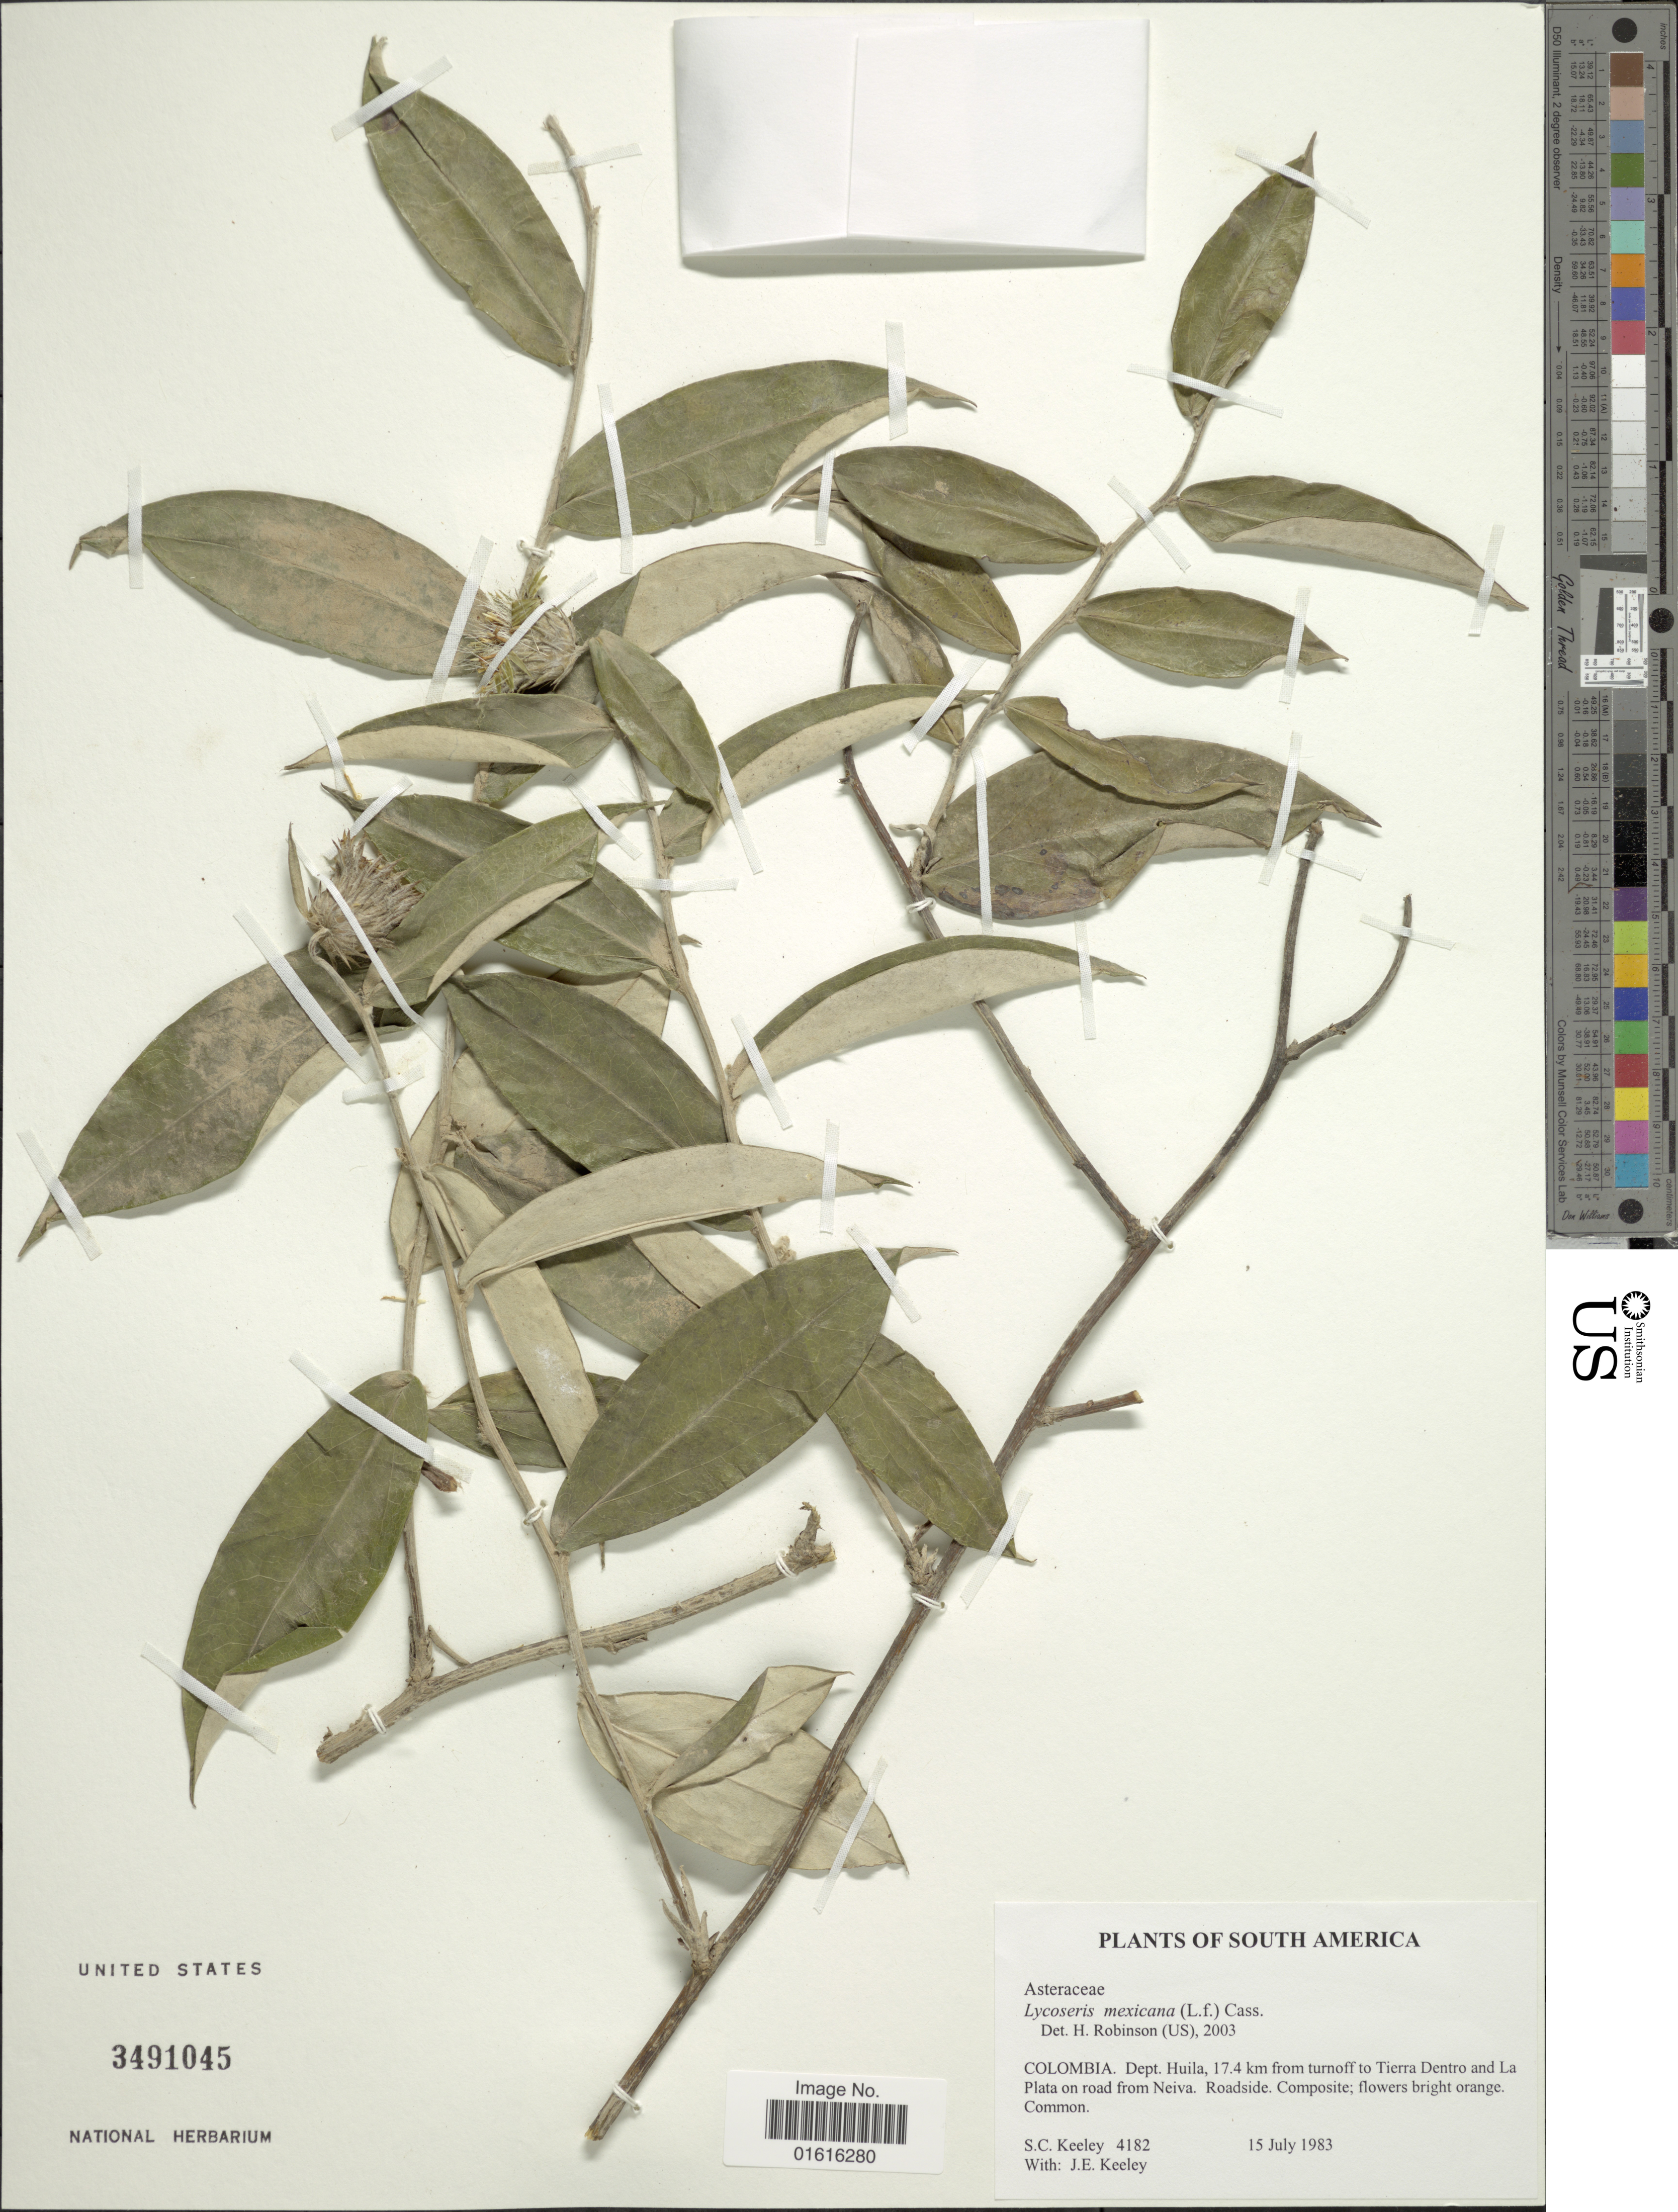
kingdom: Plantae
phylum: Tracheophyta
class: Magnoliopsida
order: Asterales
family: Asteraceae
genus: Lycoseris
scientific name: Lycoseris mexicana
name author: (L. f.) Cass.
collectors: S. C. Keeley & J. E. Keeley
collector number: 4182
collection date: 1983-07-15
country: Colombia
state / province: Huila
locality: Colombia. Dept. Huila, 17.4 km from turnoff to Tierra Dentro and La Plata on road from Neiva. Roadside,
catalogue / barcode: US 3491045